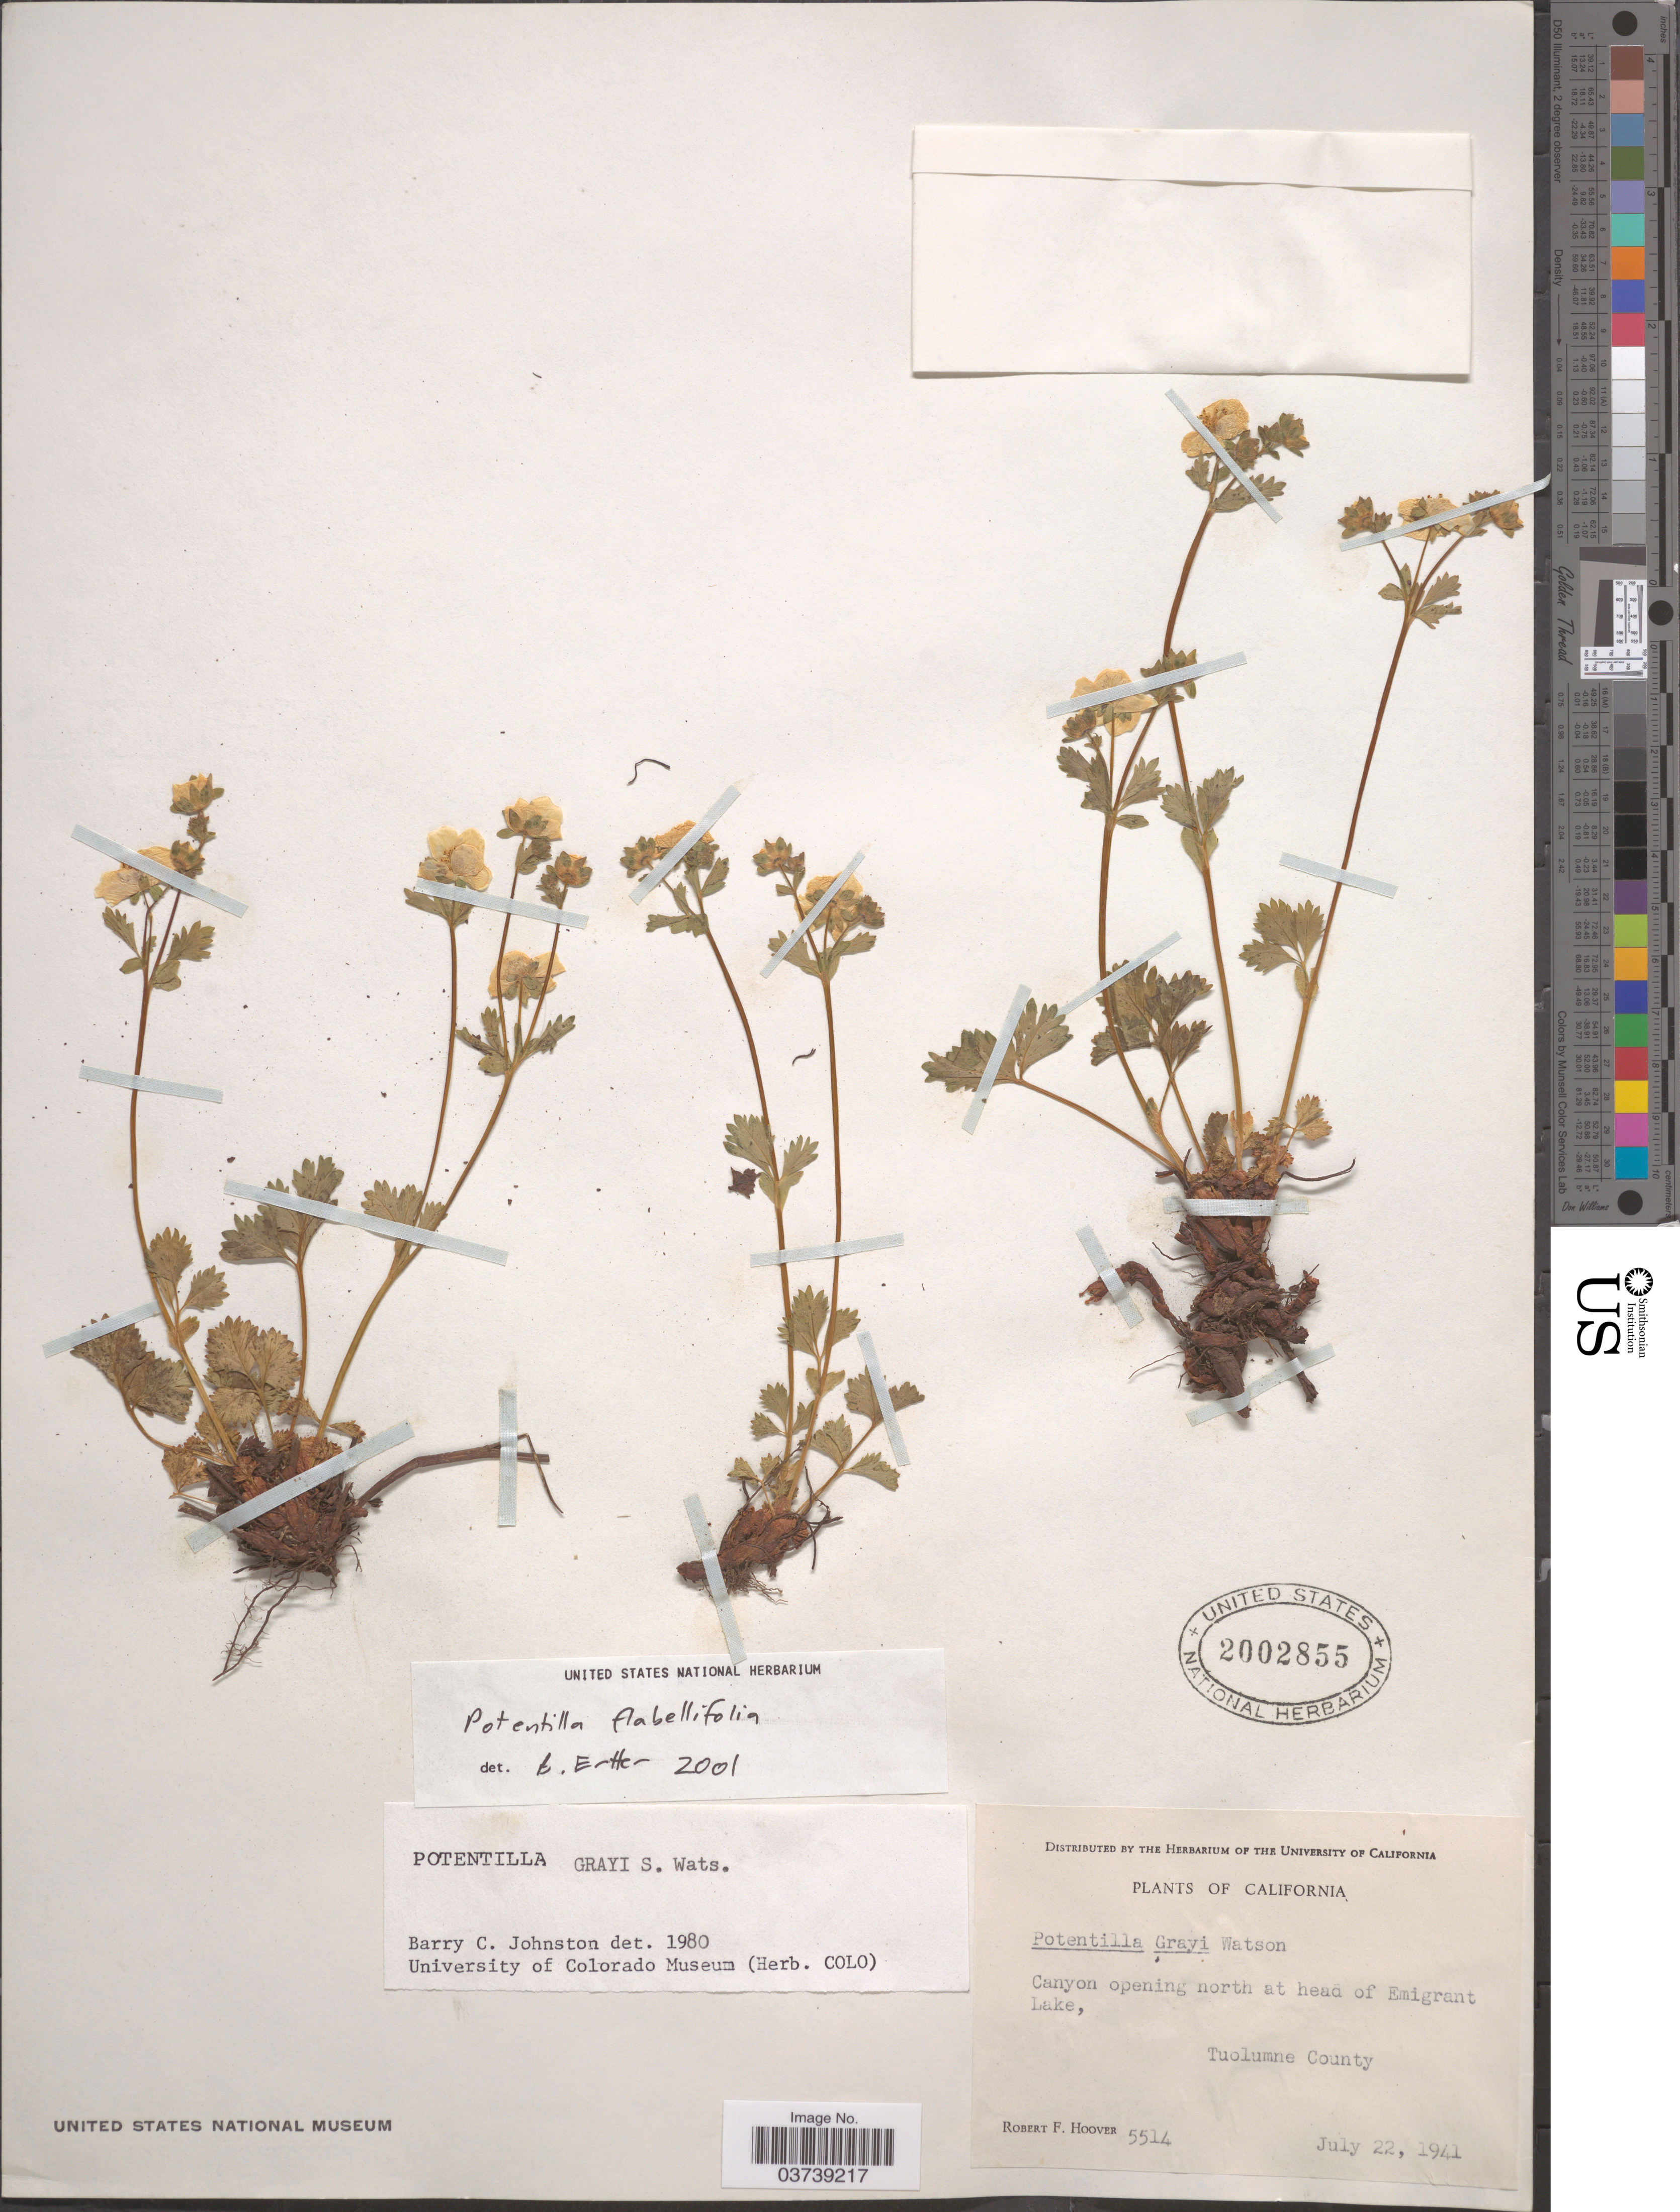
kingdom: Plantae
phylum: Tracheophyta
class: Magnoliopsida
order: Rosales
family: Rosaceae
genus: Potentilla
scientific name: Potentilla flabellifolia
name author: Hook. ex Torr. & A. Gray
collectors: R. F. Hoover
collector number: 5514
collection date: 1941-07-22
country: United States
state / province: California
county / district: Tuolumne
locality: Canyon opening north at head of Emigrant Lake. Tuolumne County.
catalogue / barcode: US 2002855